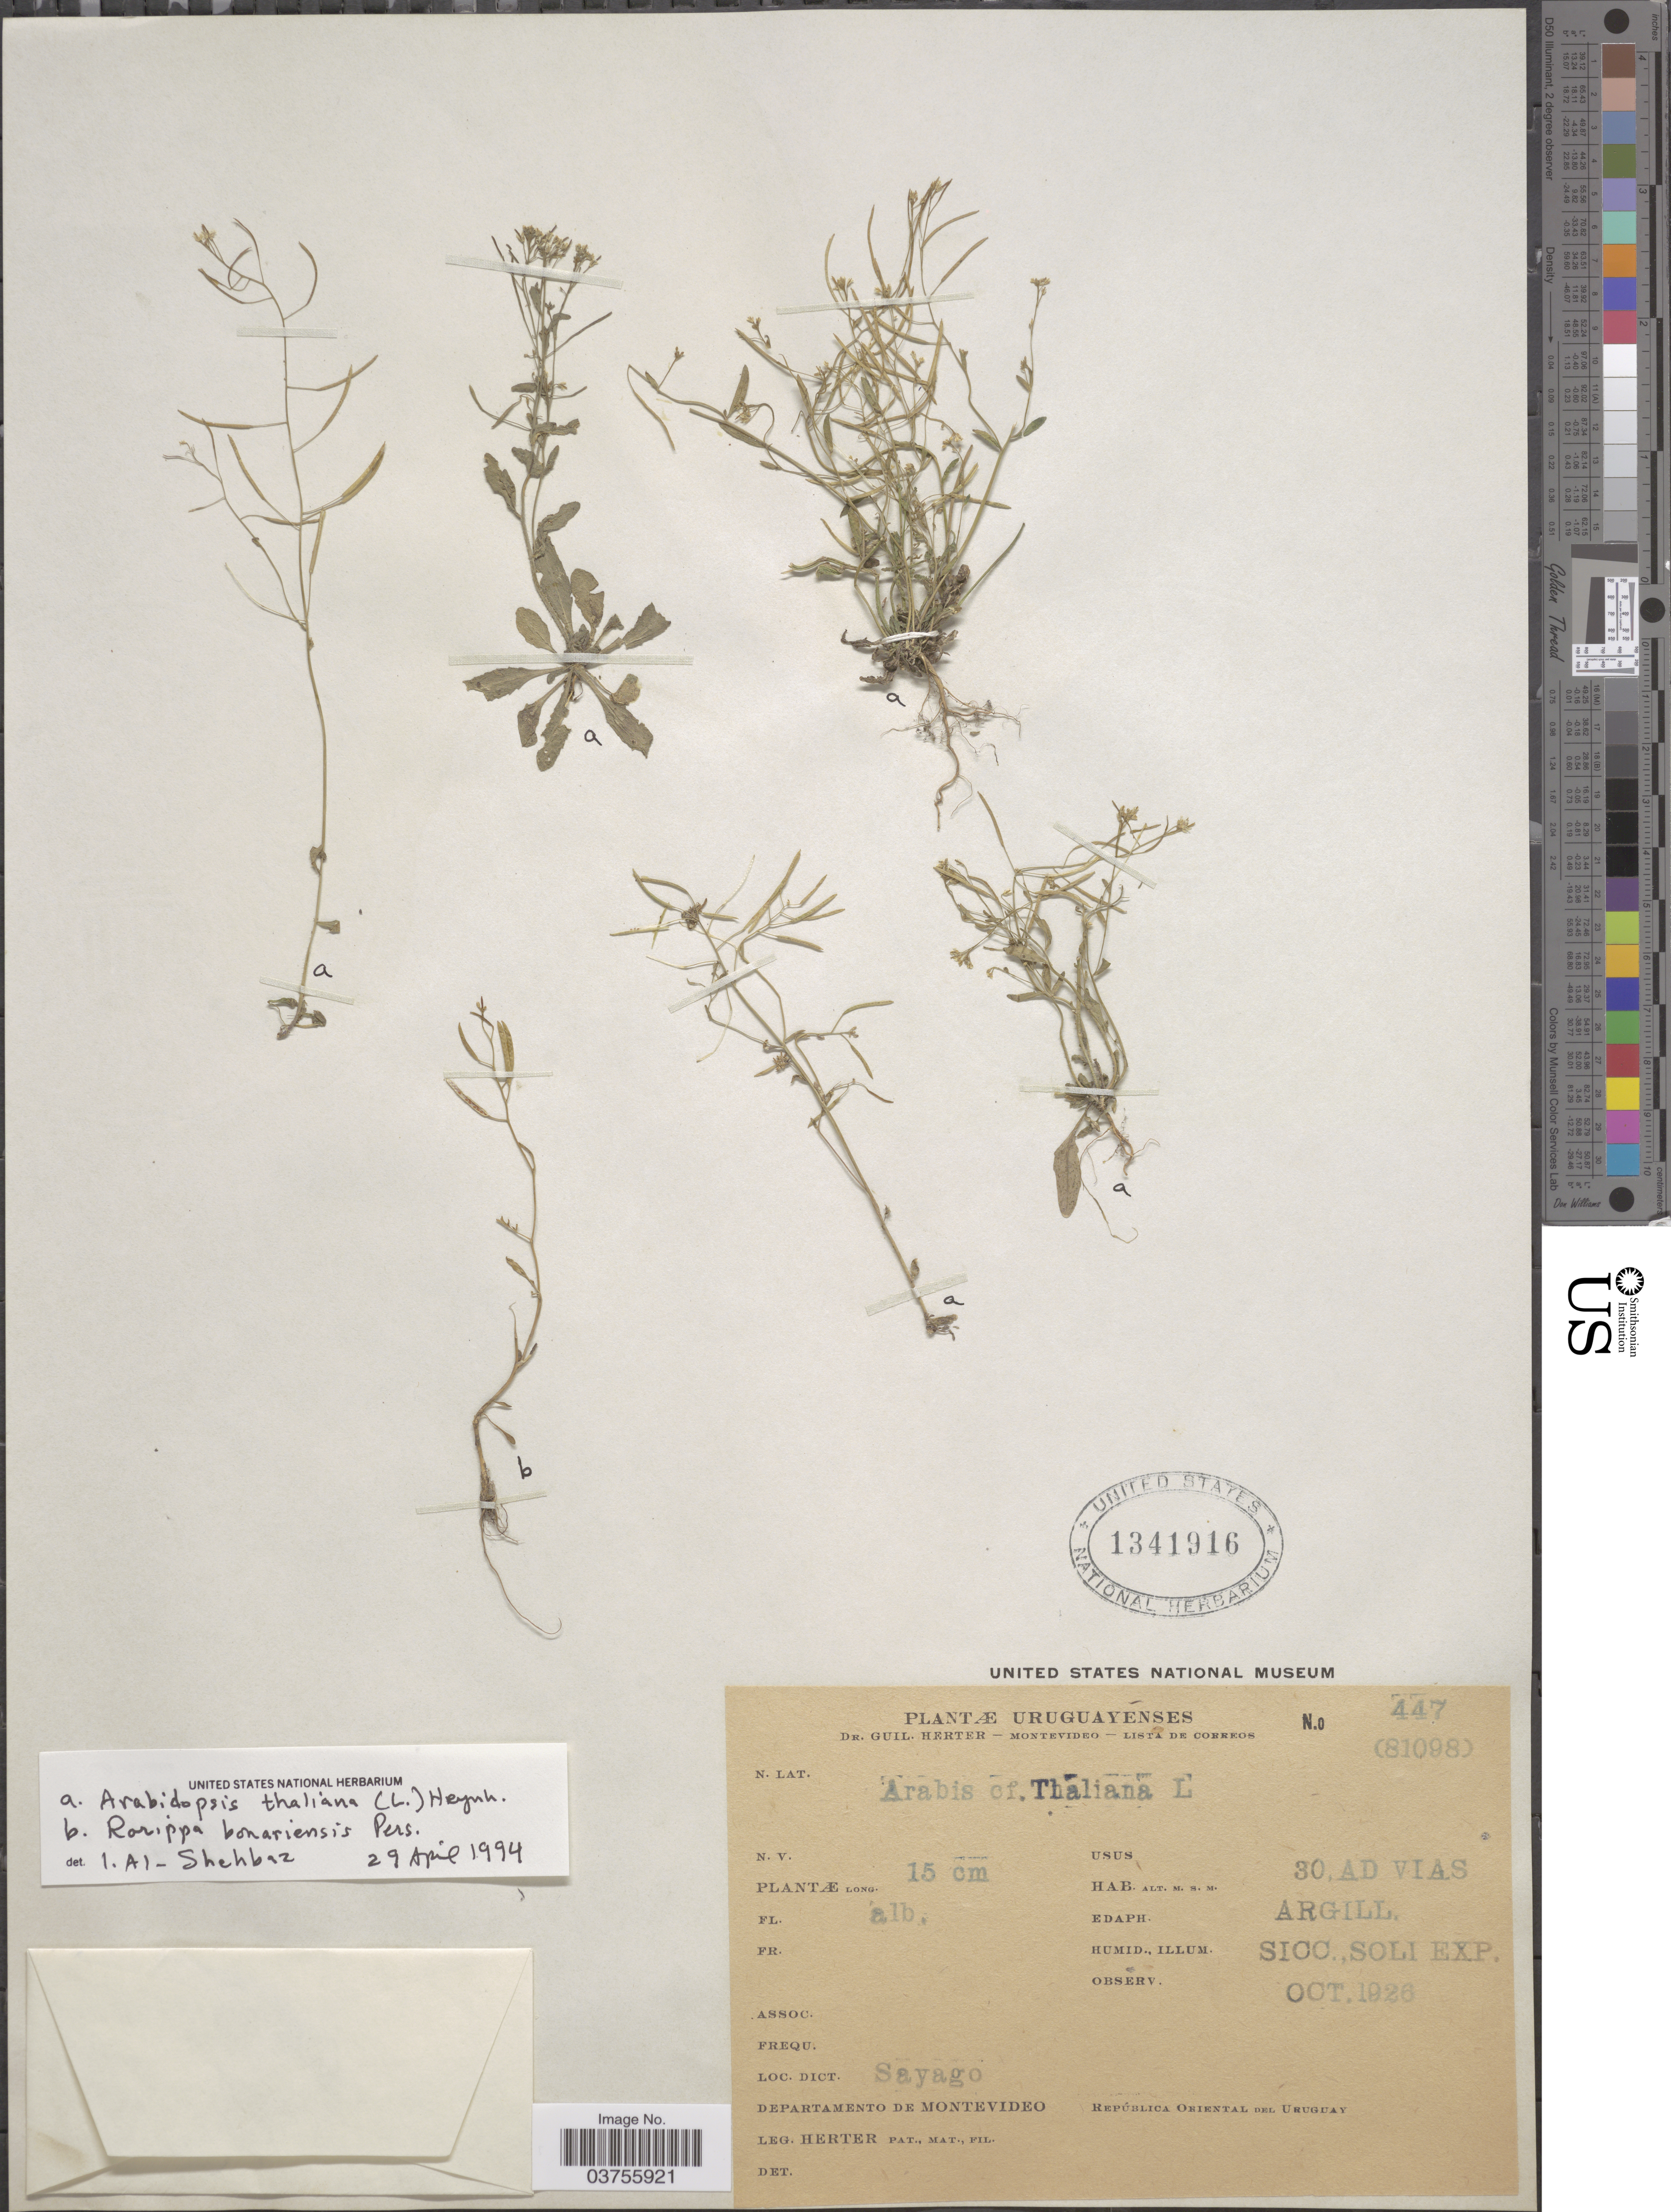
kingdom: Plantae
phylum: Tracheophyta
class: Magnoliopsida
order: Brassicales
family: Brassicaceae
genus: Arabidopsis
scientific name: Arabidopsis thaliana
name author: (L.) Heynh.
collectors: G. Herter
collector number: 447 (81098)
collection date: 1926-10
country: Uruguay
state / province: Montevideo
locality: Dict. Sayago. Departamento de Montevideo. República Oriental del Uruguay.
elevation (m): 30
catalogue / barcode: US 1341916